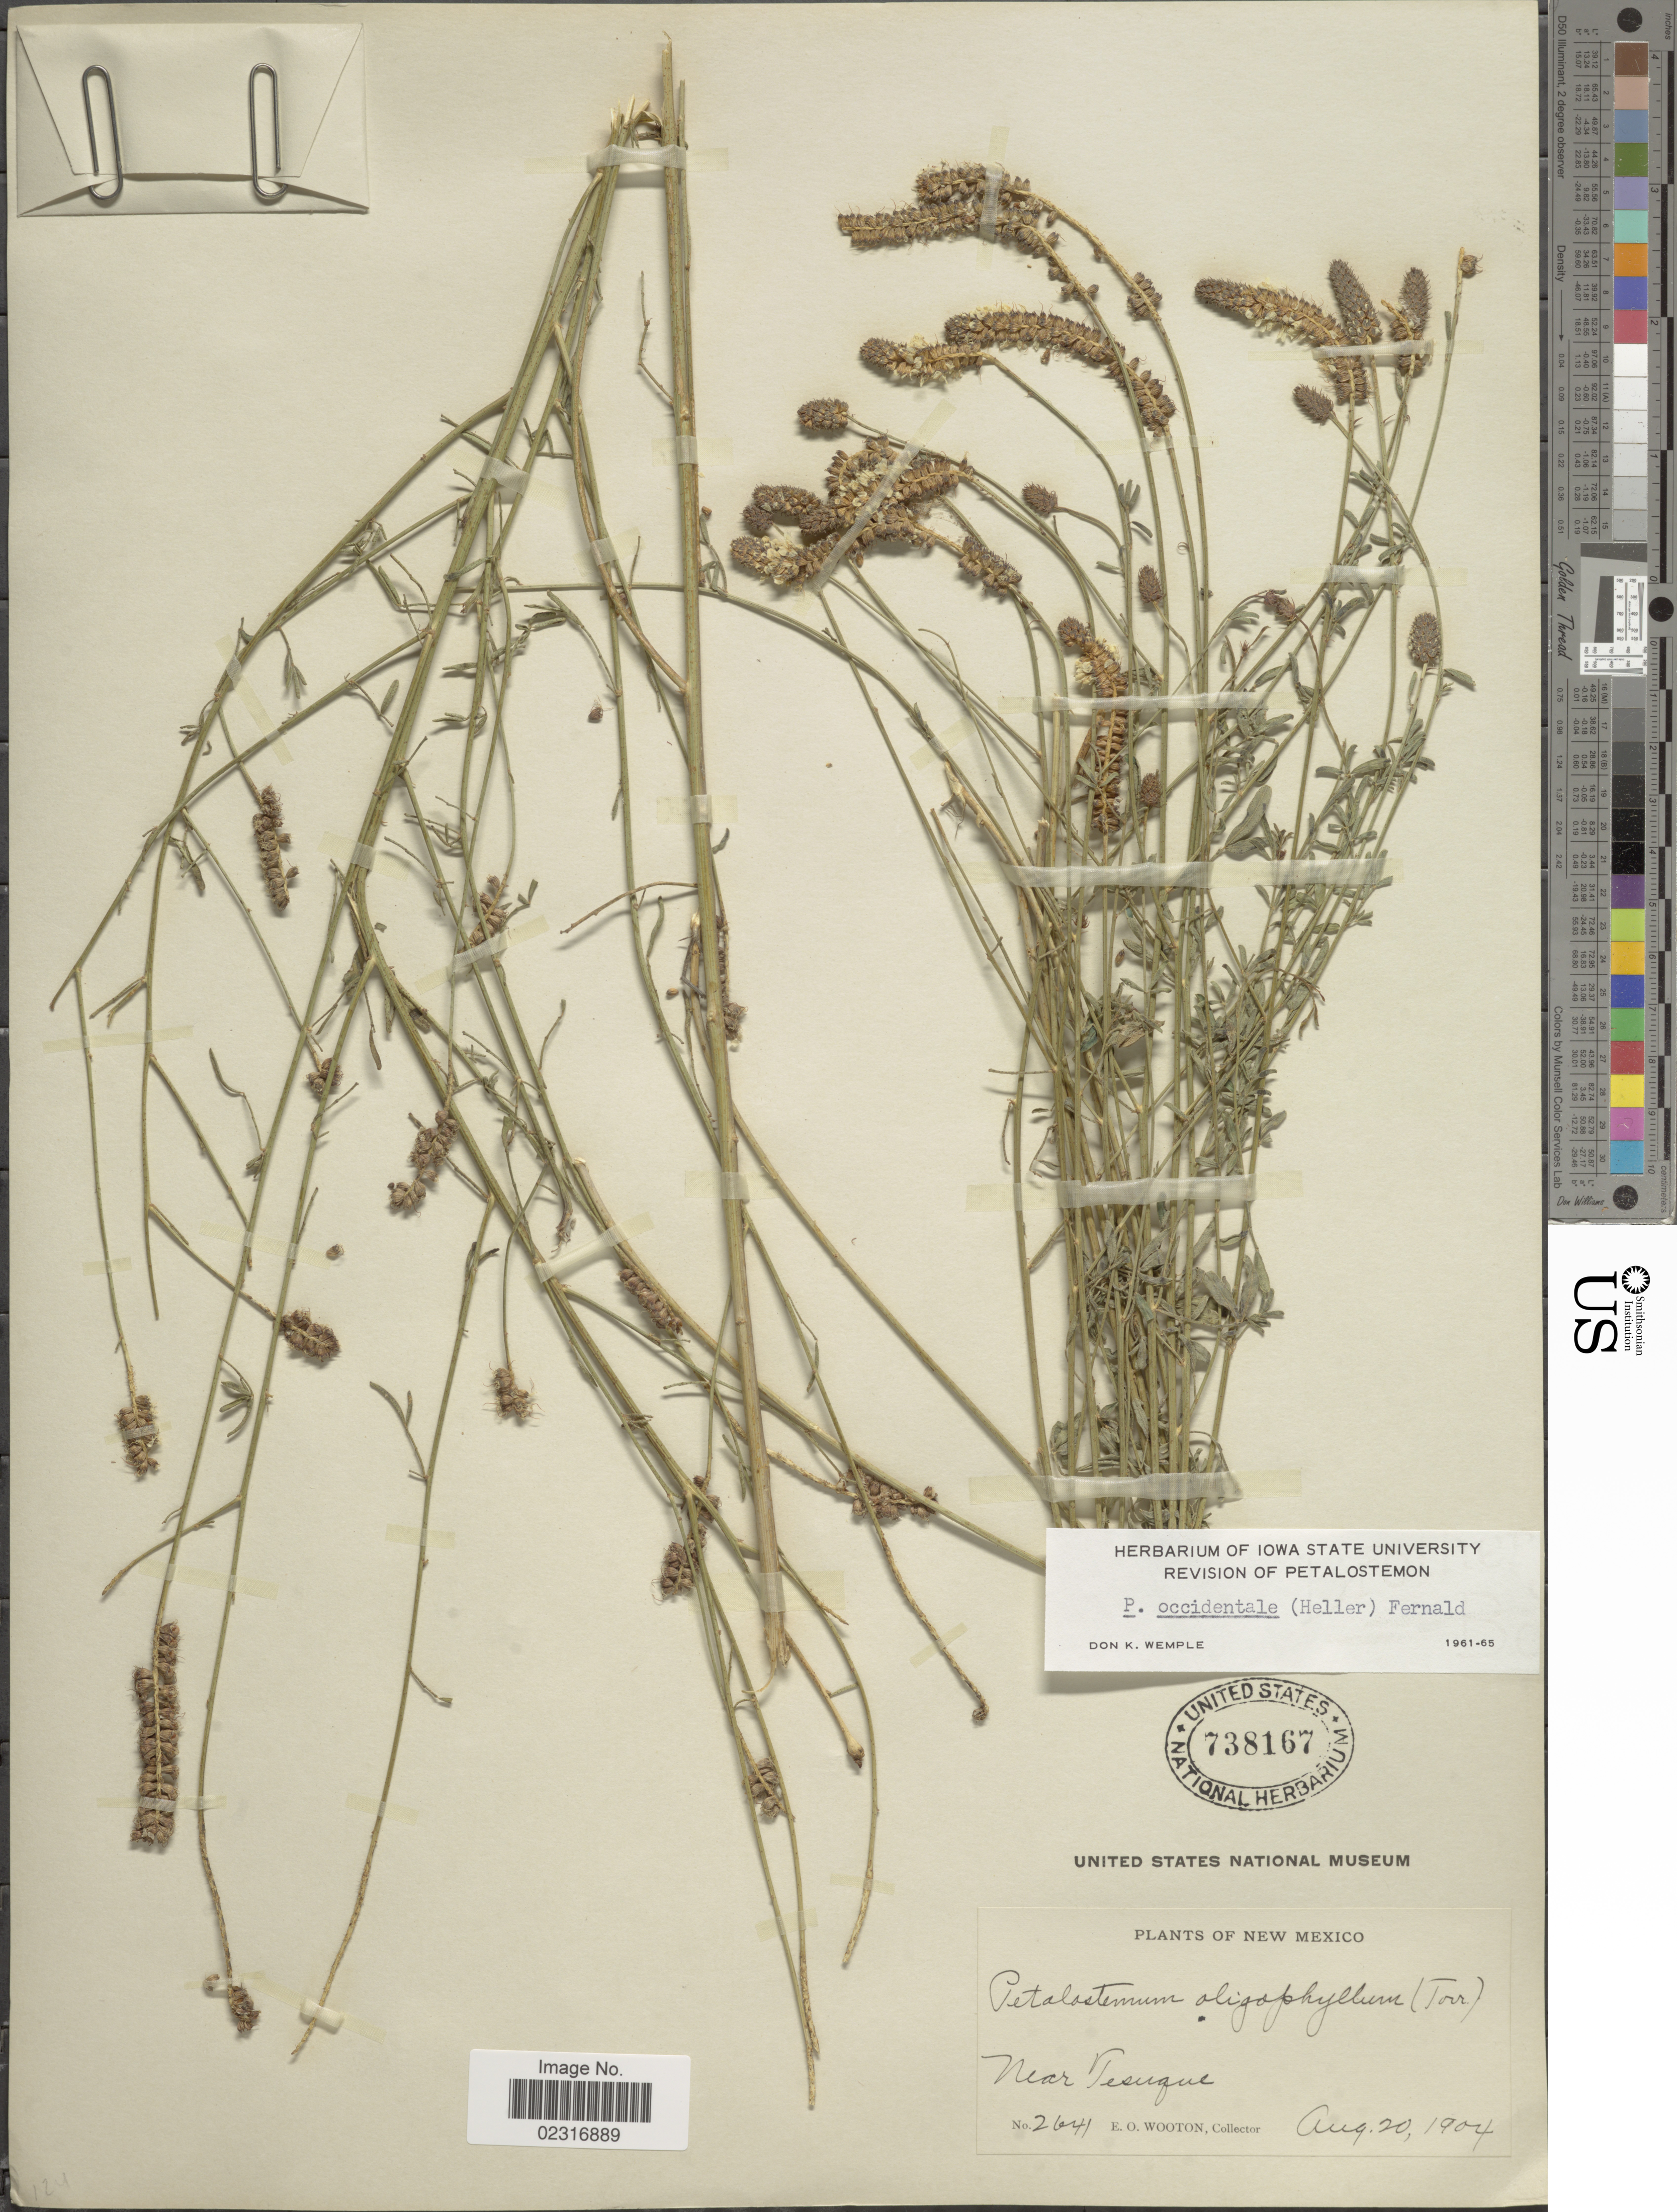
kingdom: Plantae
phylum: Tracheophyta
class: Magnoliopsida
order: Fabales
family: Fabaceae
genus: Dalea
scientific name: Dalea candida var. oligophylla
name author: (Torr) Shinners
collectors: E. O. Wooton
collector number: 2641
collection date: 1904-08-20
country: United States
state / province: New Mexico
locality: Near Tesugue.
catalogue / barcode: US 738167